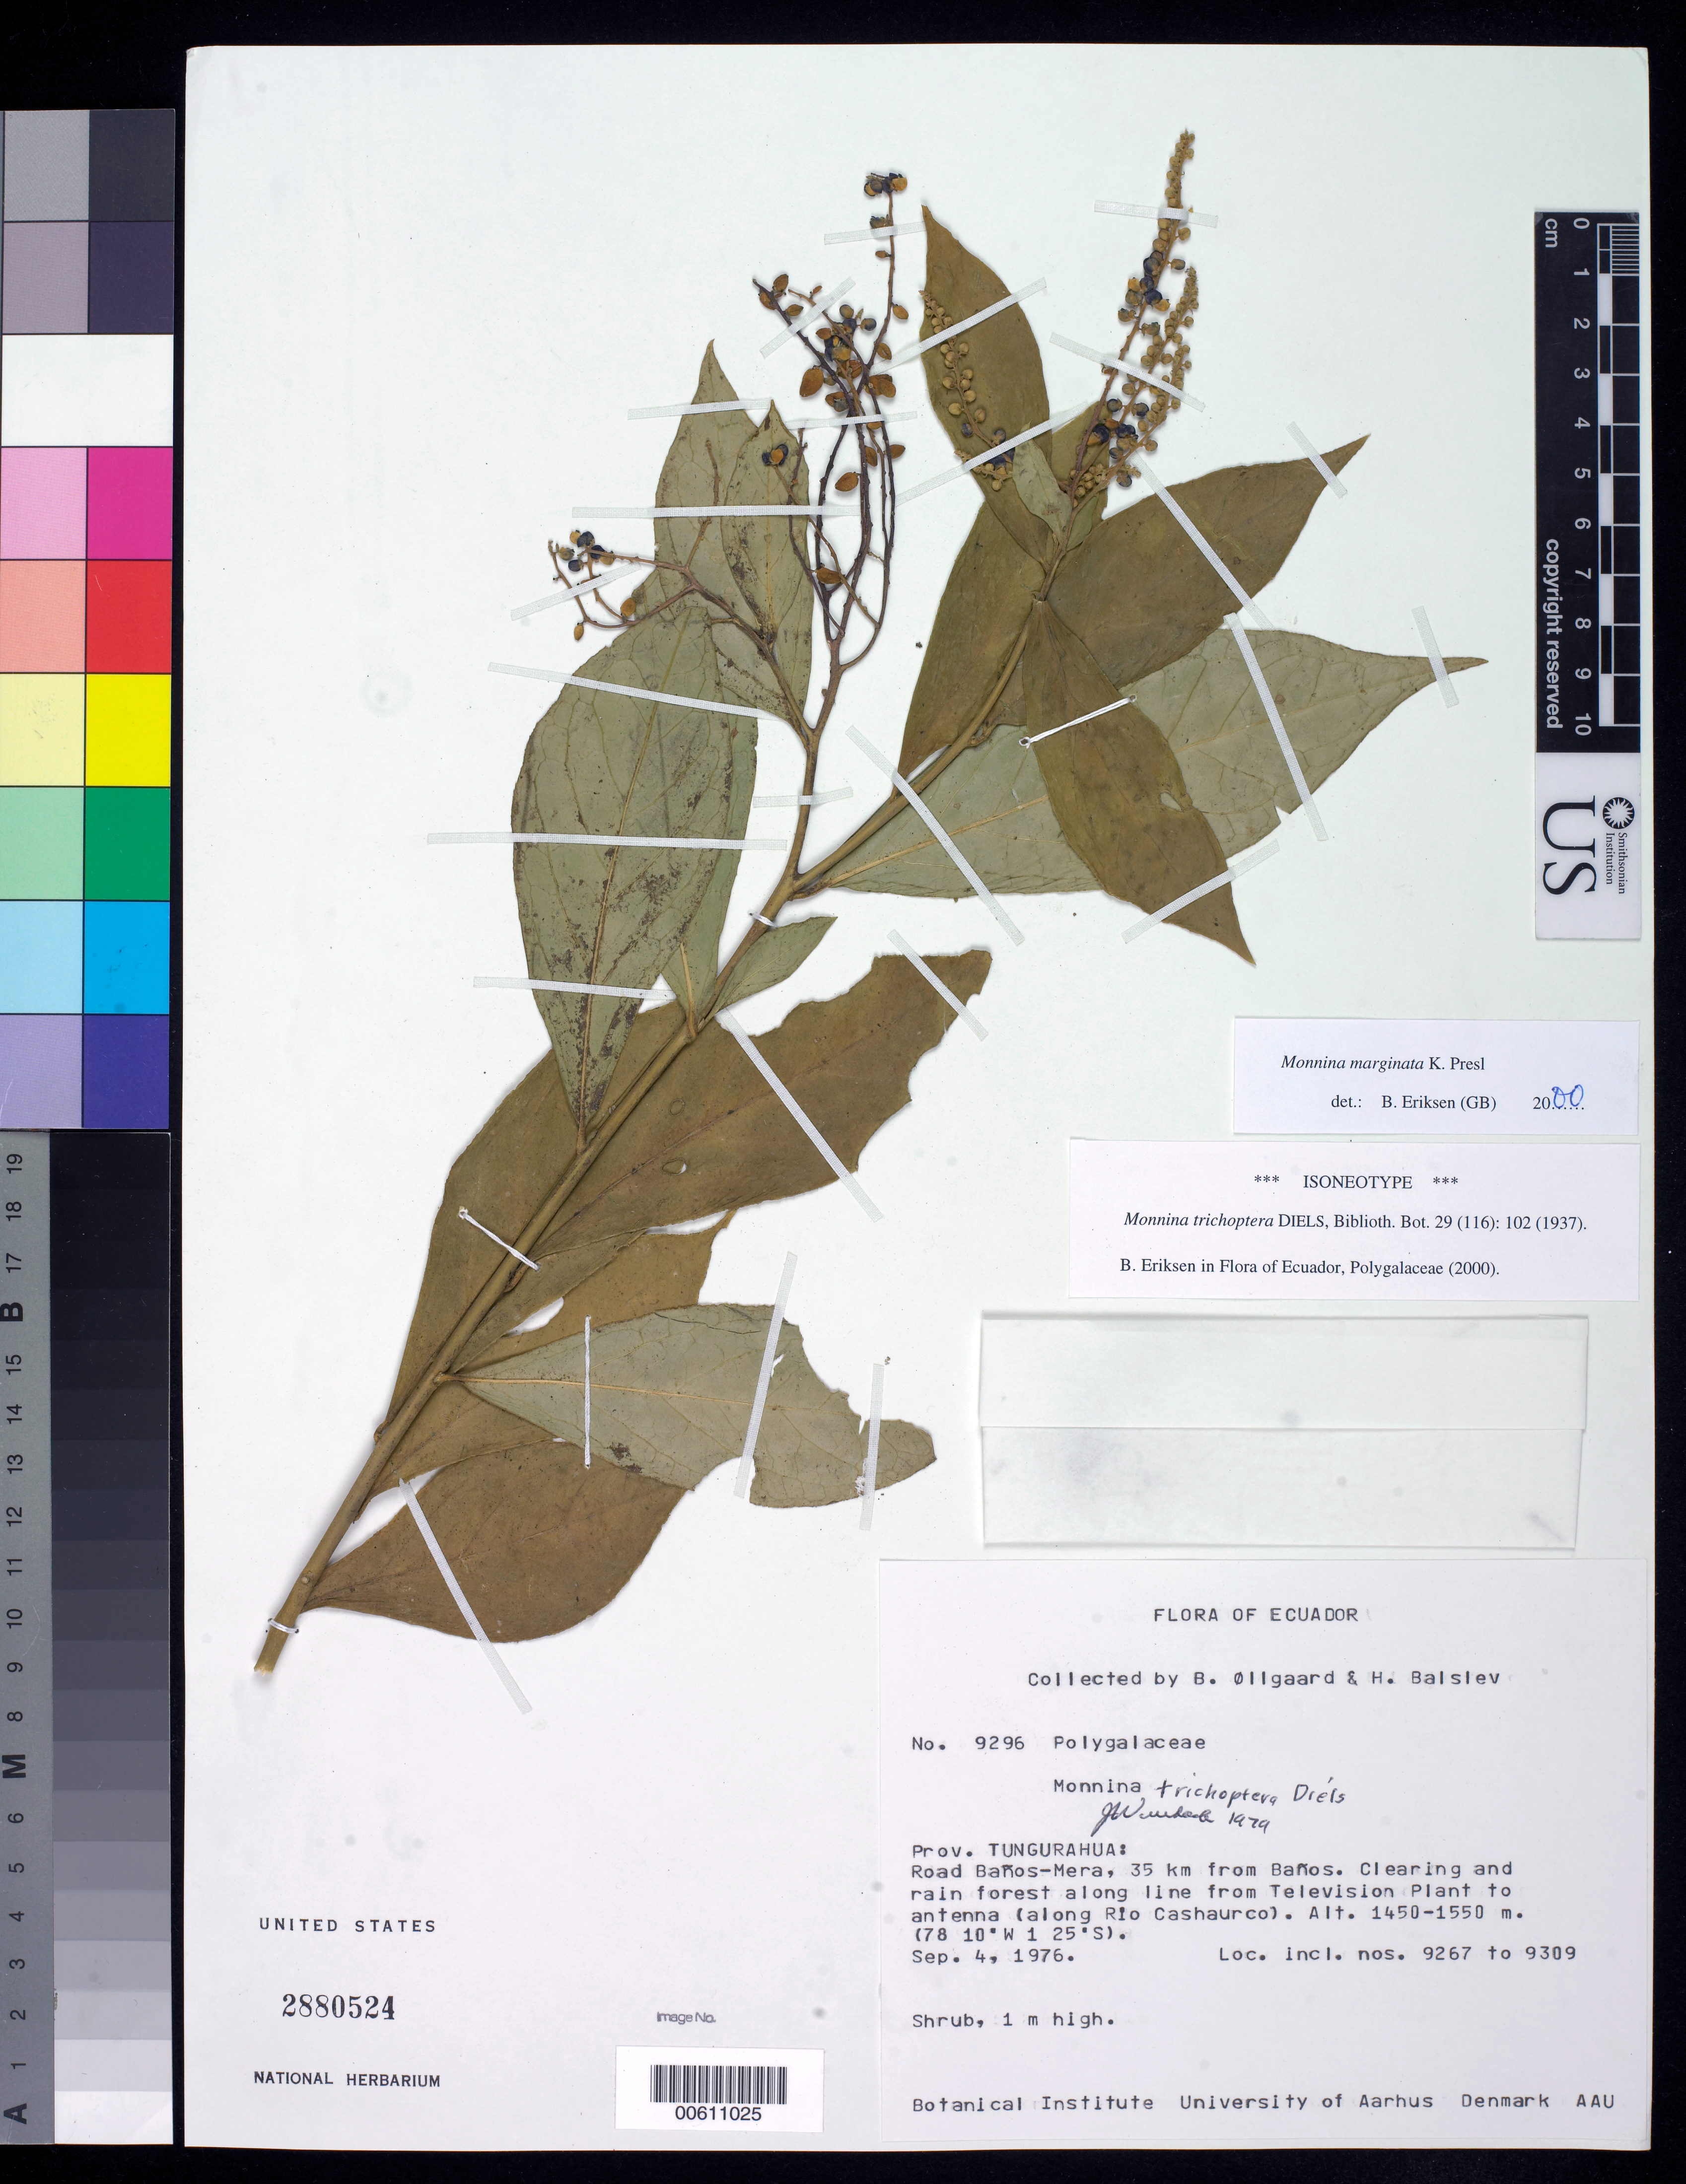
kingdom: Plantae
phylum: Tracheophyta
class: Magnoliopsida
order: Fabales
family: Polygalaceae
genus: Monnina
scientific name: Monnina trichoptera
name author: Diels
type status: Isoneotype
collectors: B. Øllgaard & H. Balslev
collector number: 9296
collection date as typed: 04 Sep 1976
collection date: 1976-09-04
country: Ecuador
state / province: Tungurahua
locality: Road Banos-Mera, 35 km from Banos. Along Rio CashauRico.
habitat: Clearing and rain forest along line from Television plant to antenna.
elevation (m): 1450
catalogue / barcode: US 2880524